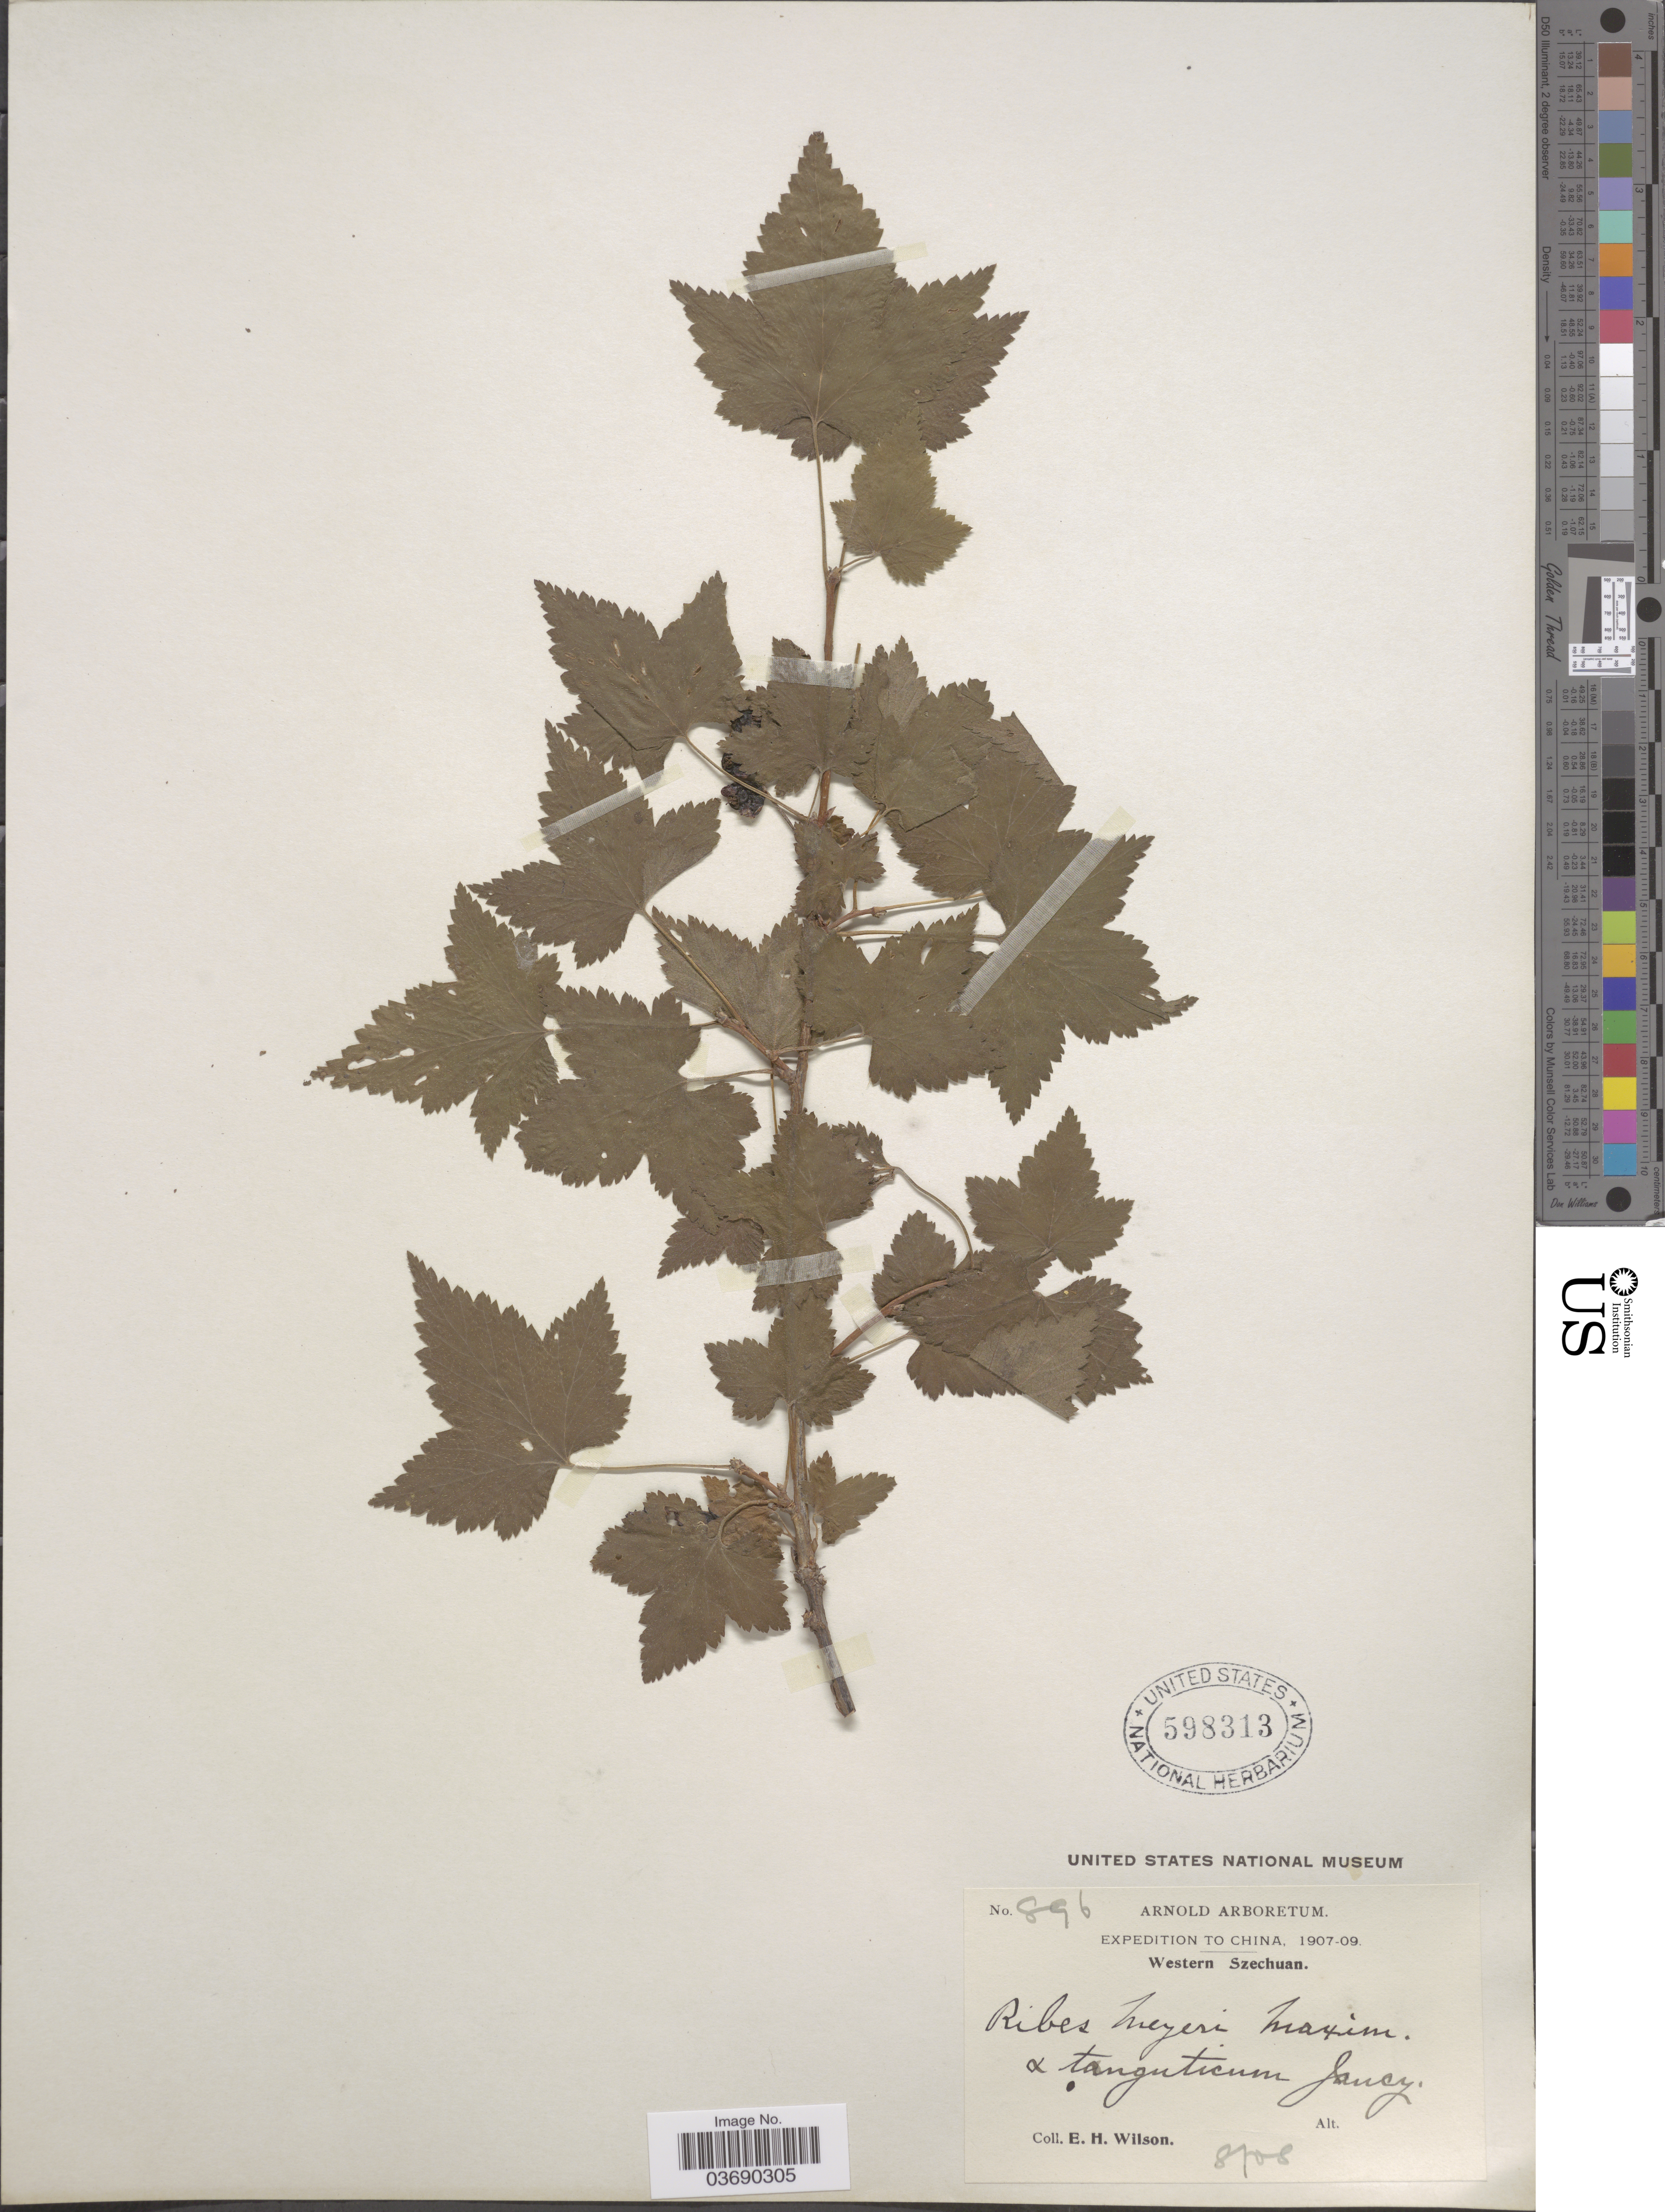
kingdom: Plantae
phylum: Tracheophyta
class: Magnoliopsida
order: Saxifragales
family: Grossulariaceae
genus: Ribes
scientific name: Ribes meyeri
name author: Maxim.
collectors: E. Wilson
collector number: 896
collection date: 1908-08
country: China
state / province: Sichuan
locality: China. Western Szechuan.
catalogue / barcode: US 598313